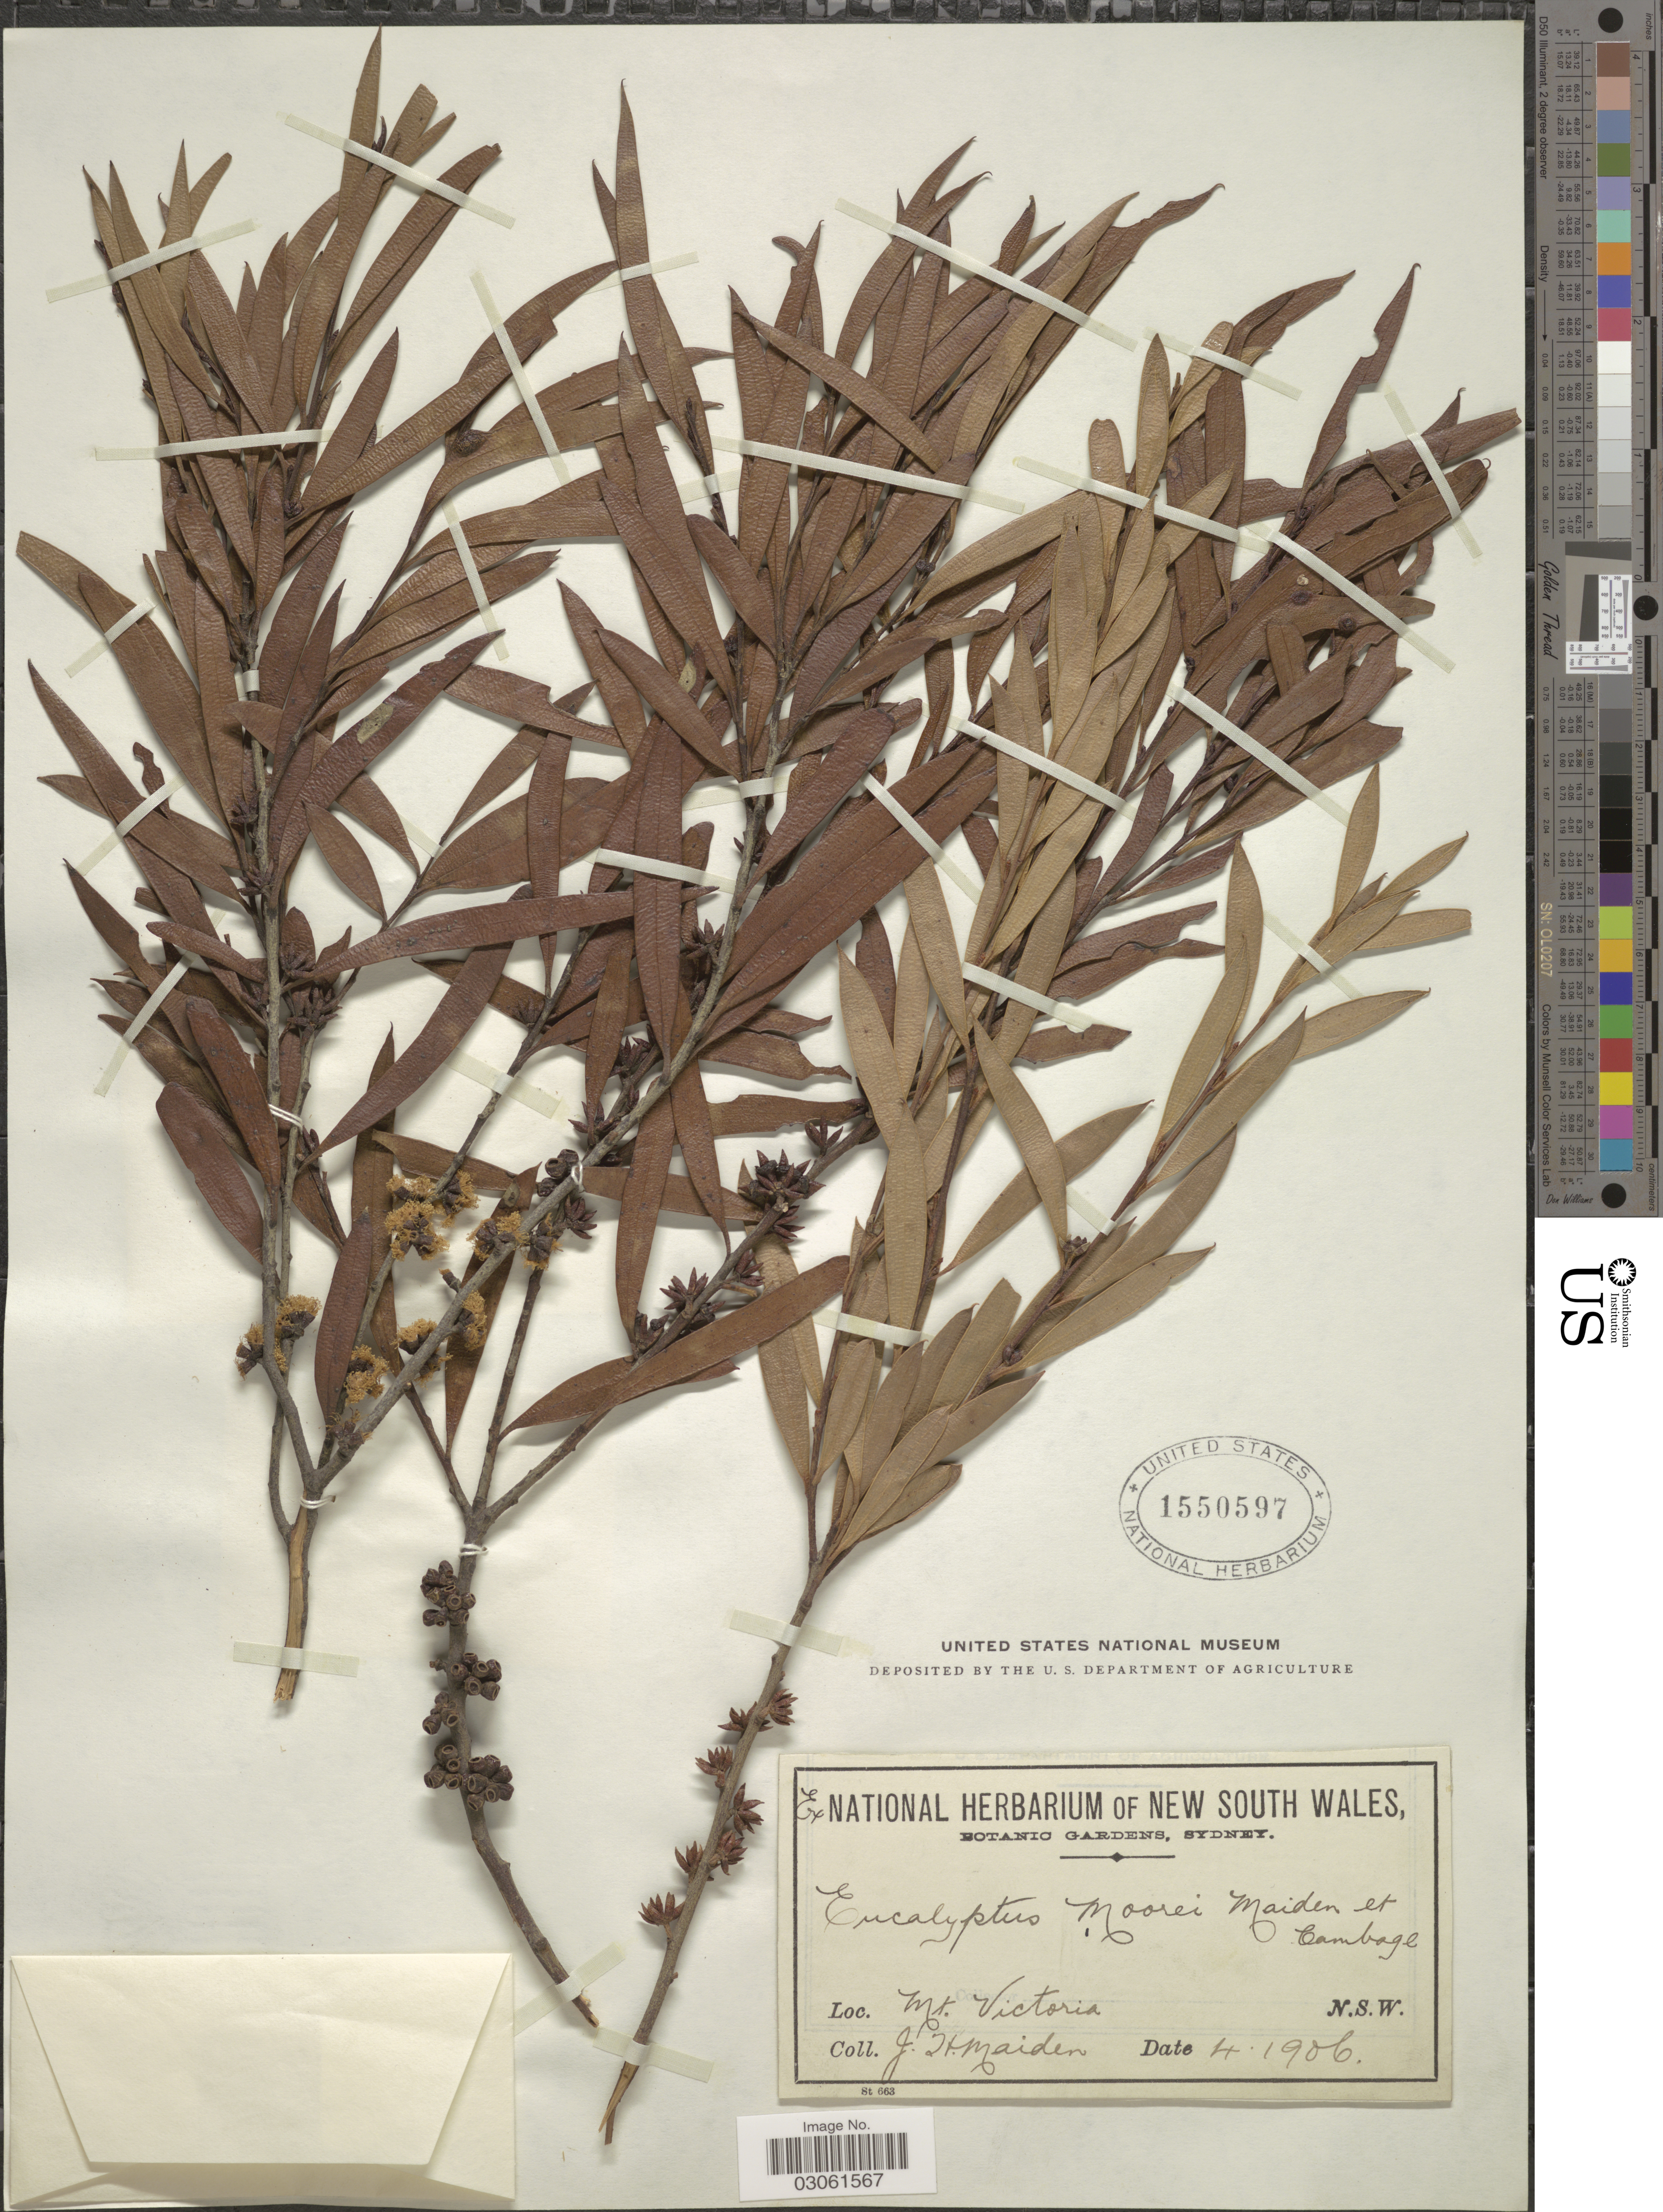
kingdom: Plantae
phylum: Tracheophyta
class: Magnoliopsida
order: Myrtales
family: Myrtaceae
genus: Eucalyptus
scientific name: Eucalyptus moorei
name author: Maiden & Cambage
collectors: J. Maiden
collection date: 1906-04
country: Australia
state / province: New South Wales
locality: Mt. Victoria. N. S. W.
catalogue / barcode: US 1550597